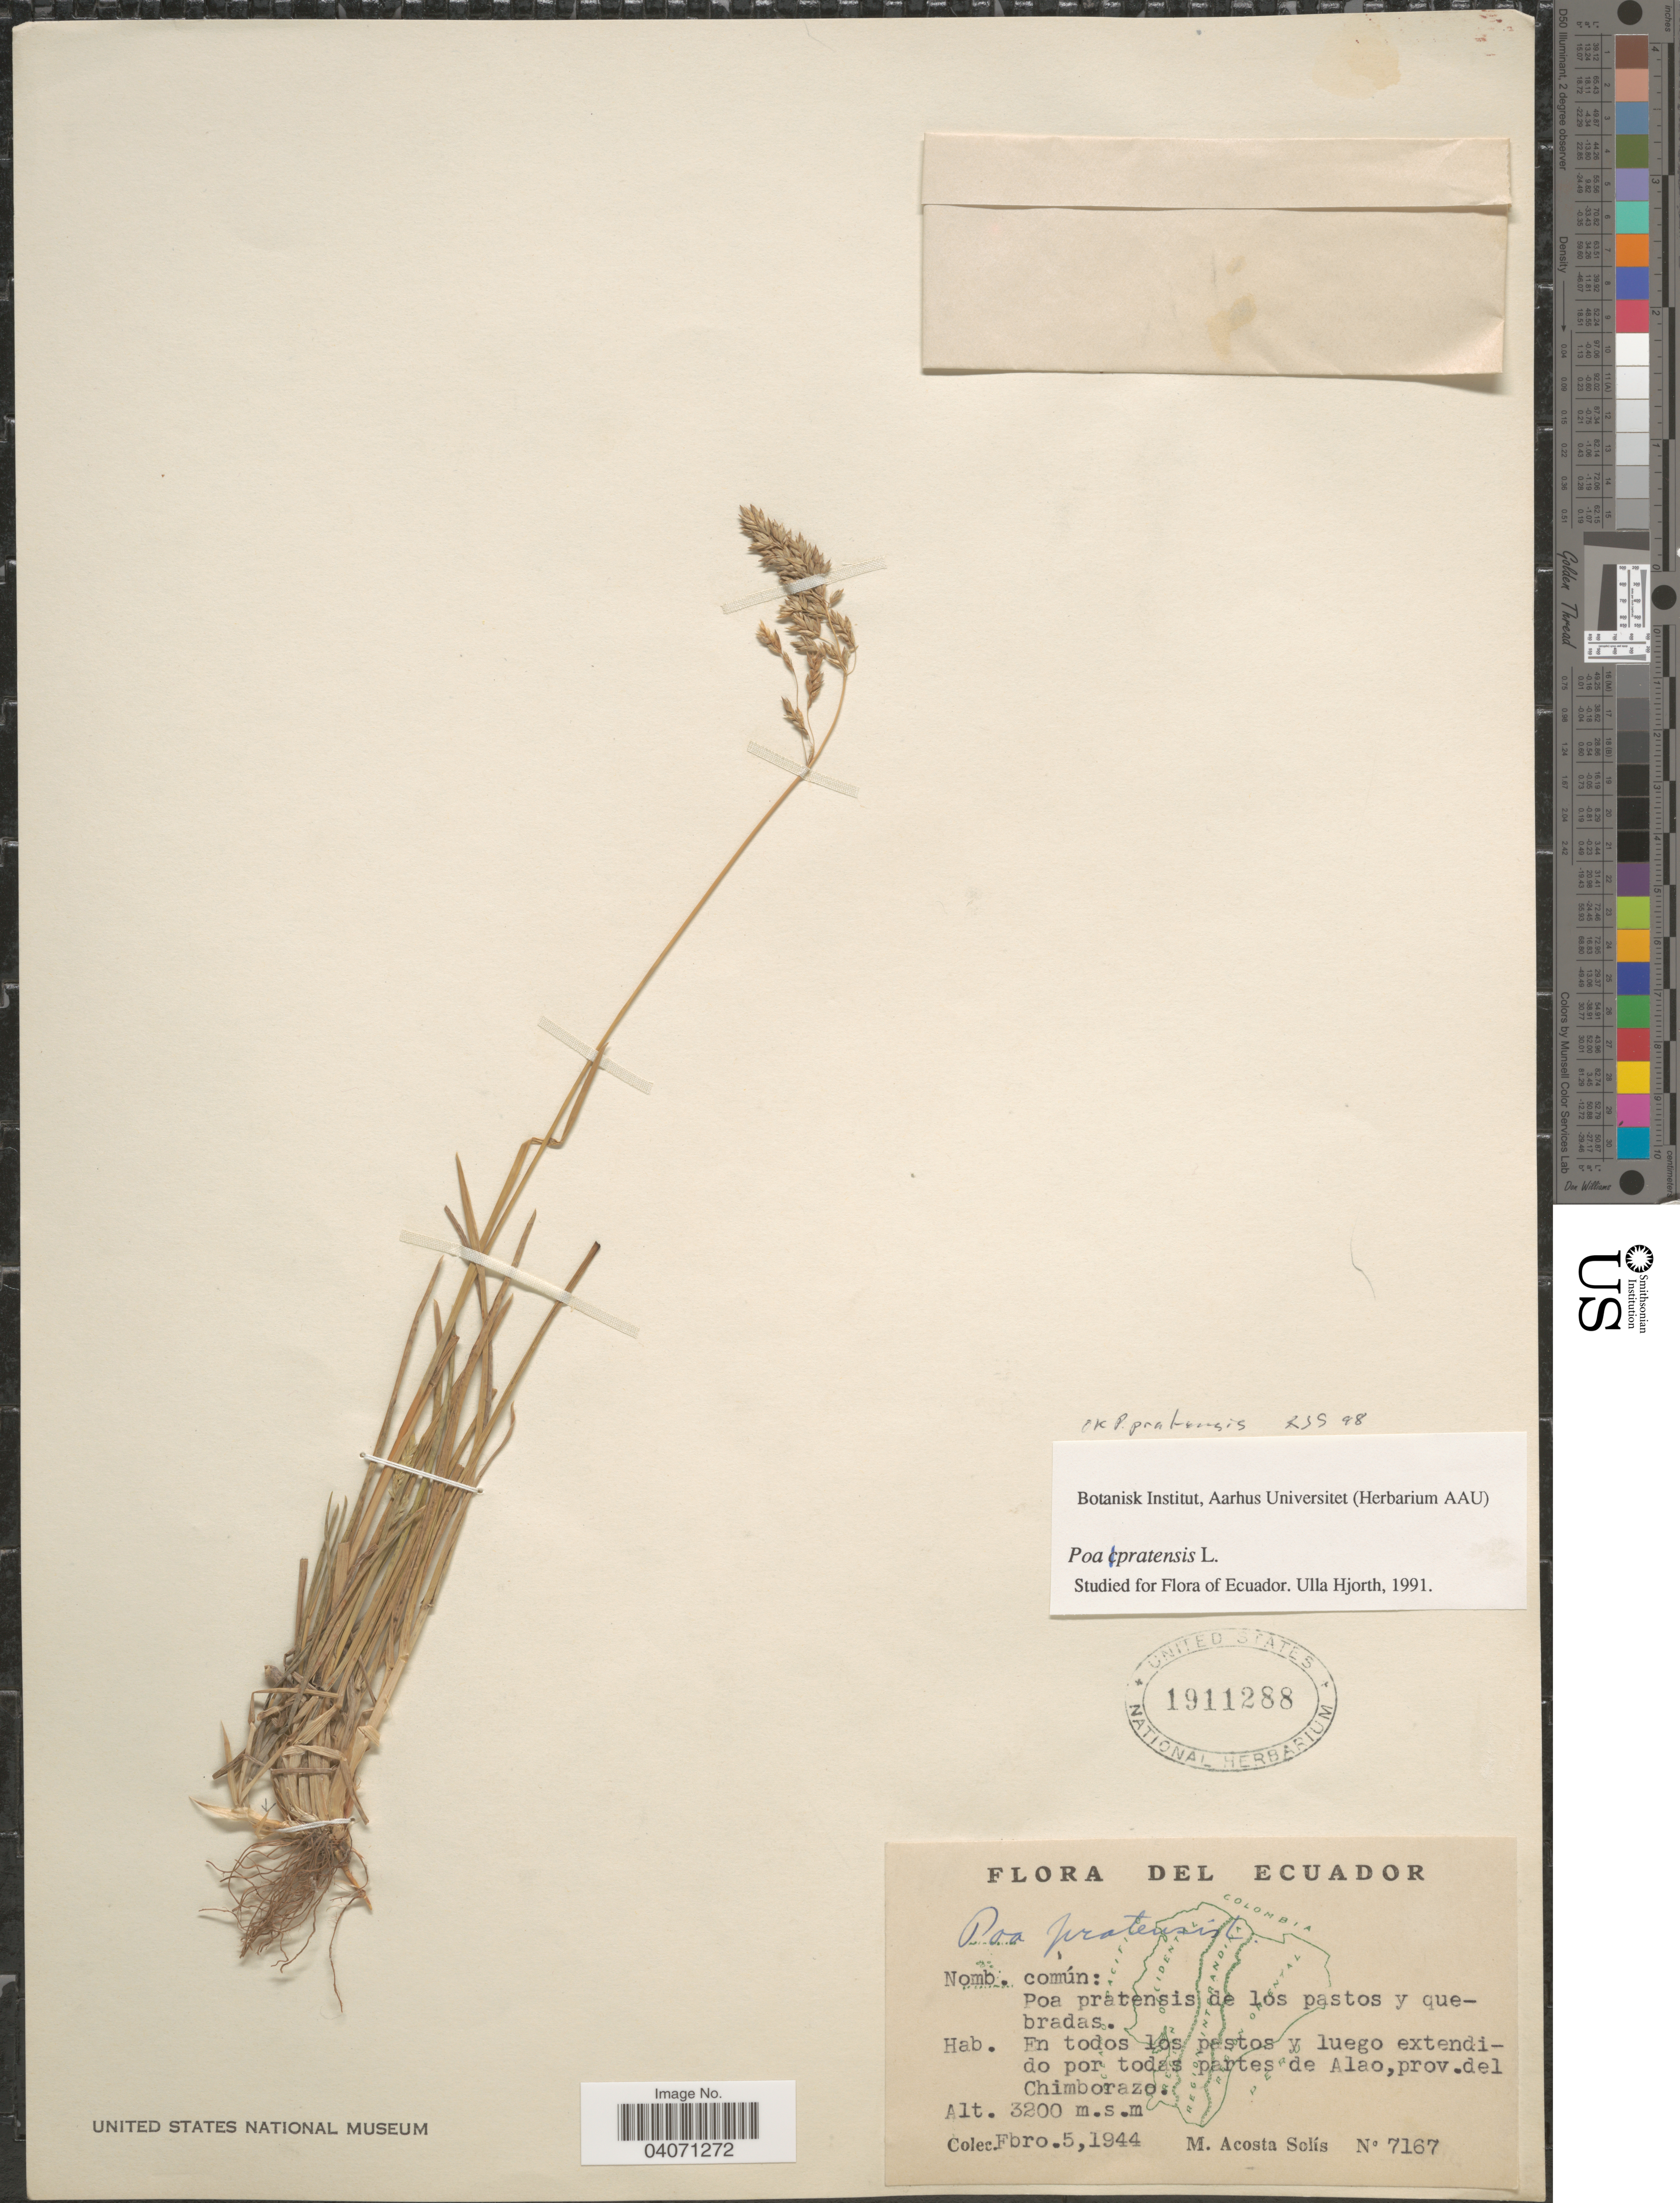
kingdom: Plantae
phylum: Tracheophyta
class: Liliopsida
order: Poales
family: Poaceae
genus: Poa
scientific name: Poa pratensis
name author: L.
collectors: M. Acosta Solis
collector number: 7167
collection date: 1944-02-05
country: Ecuador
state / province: Chimborazo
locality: En todos los pastos y luego extendido por todas partes de Alao.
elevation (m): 3200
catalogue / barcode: US 1911288